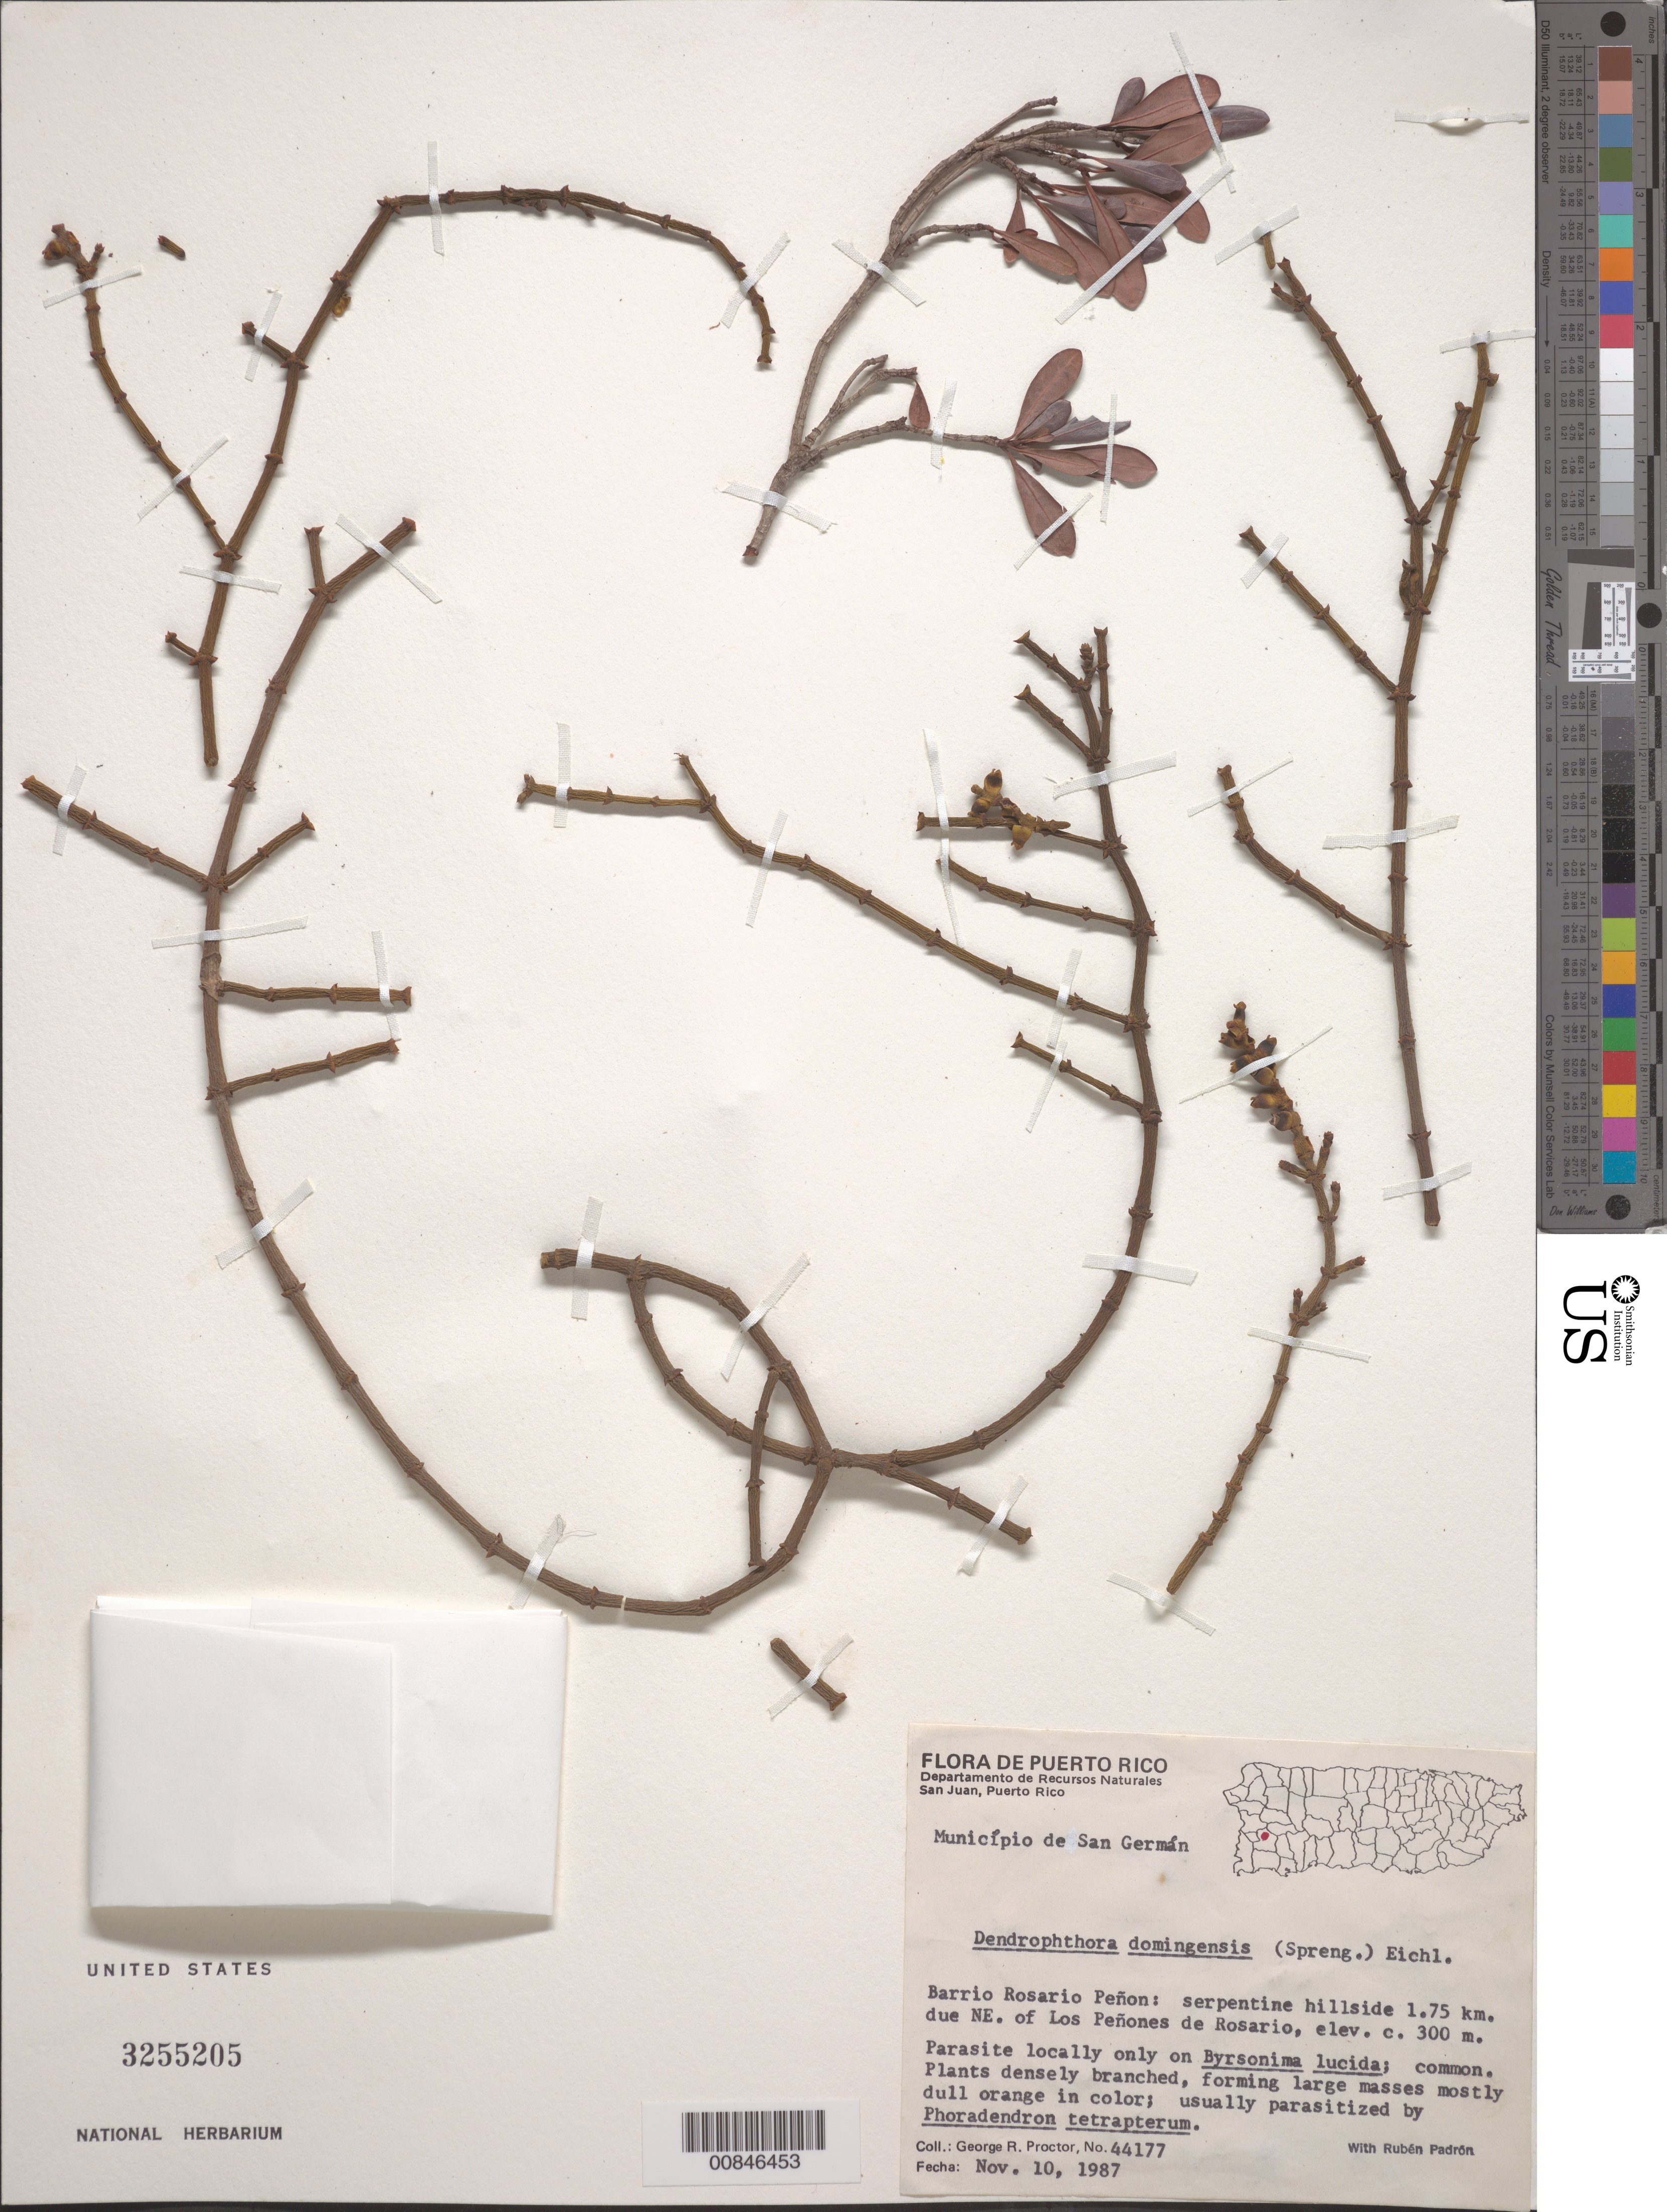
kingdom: Plantae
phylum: Tracheophyta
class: Magnoliopsida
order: Santalales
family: Viscaceae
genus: Dendrophthora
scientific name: Dendrophthora domingensis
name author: (Spreng.) Eichler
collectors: G. R. Proctor & R. Padrón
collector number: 44177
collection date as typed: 10 Nov 1987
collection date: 1987-11-10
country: Puerto Rico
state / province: San Germán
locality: Barrio Rosario Peñon: serpentine hillside 1.75 km. due NE of Los Peñones de Rosario. Municipio de San Germán.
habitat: Locally only on Byrsonima lucida. Serpentine hillside.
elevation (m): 300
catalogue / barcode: US 3255205